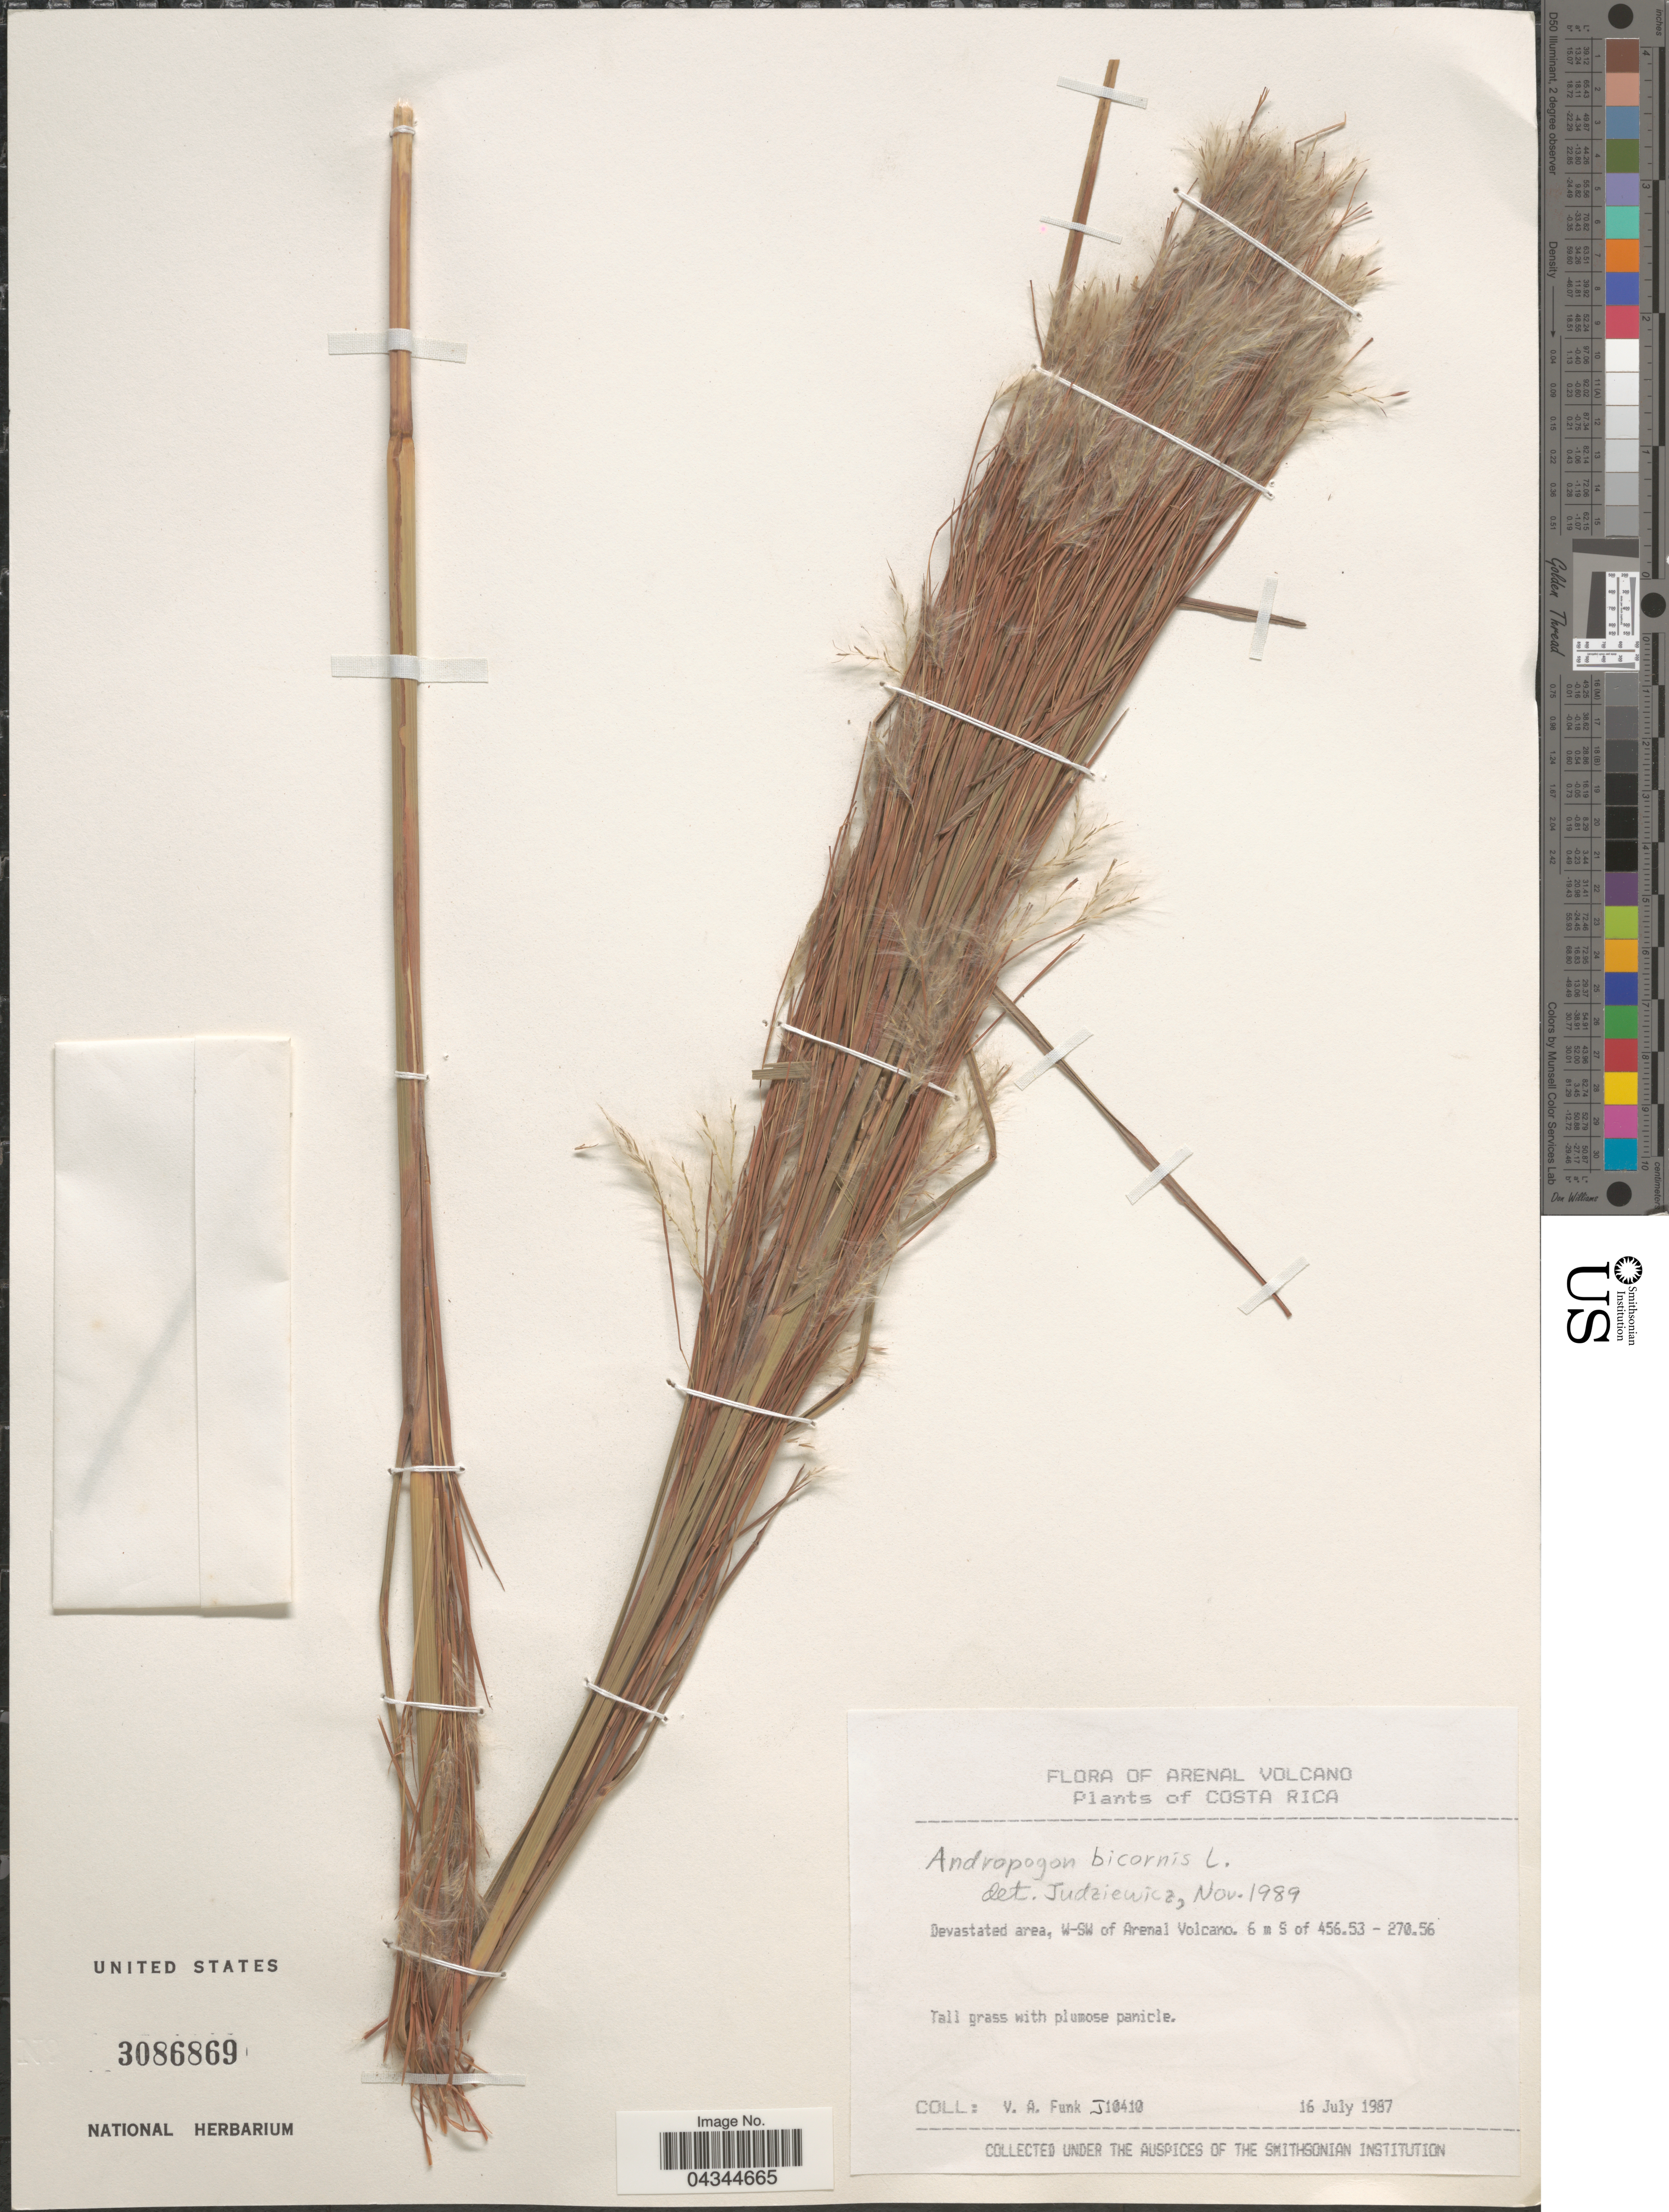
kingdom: Plantae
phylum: Tracheophyta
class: Liliopsida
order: Poales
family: Poaceae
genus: Andropogon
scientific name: Andropogon bicornis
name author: L.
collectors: V. Funk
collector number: J10410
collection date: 1987-07-16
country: Costa Rica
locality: Arenal Volcano. Devastated area, W-SW of Arenal Volcano. 6 m S of 456.53 - 270.56.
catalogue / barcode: US 3086869